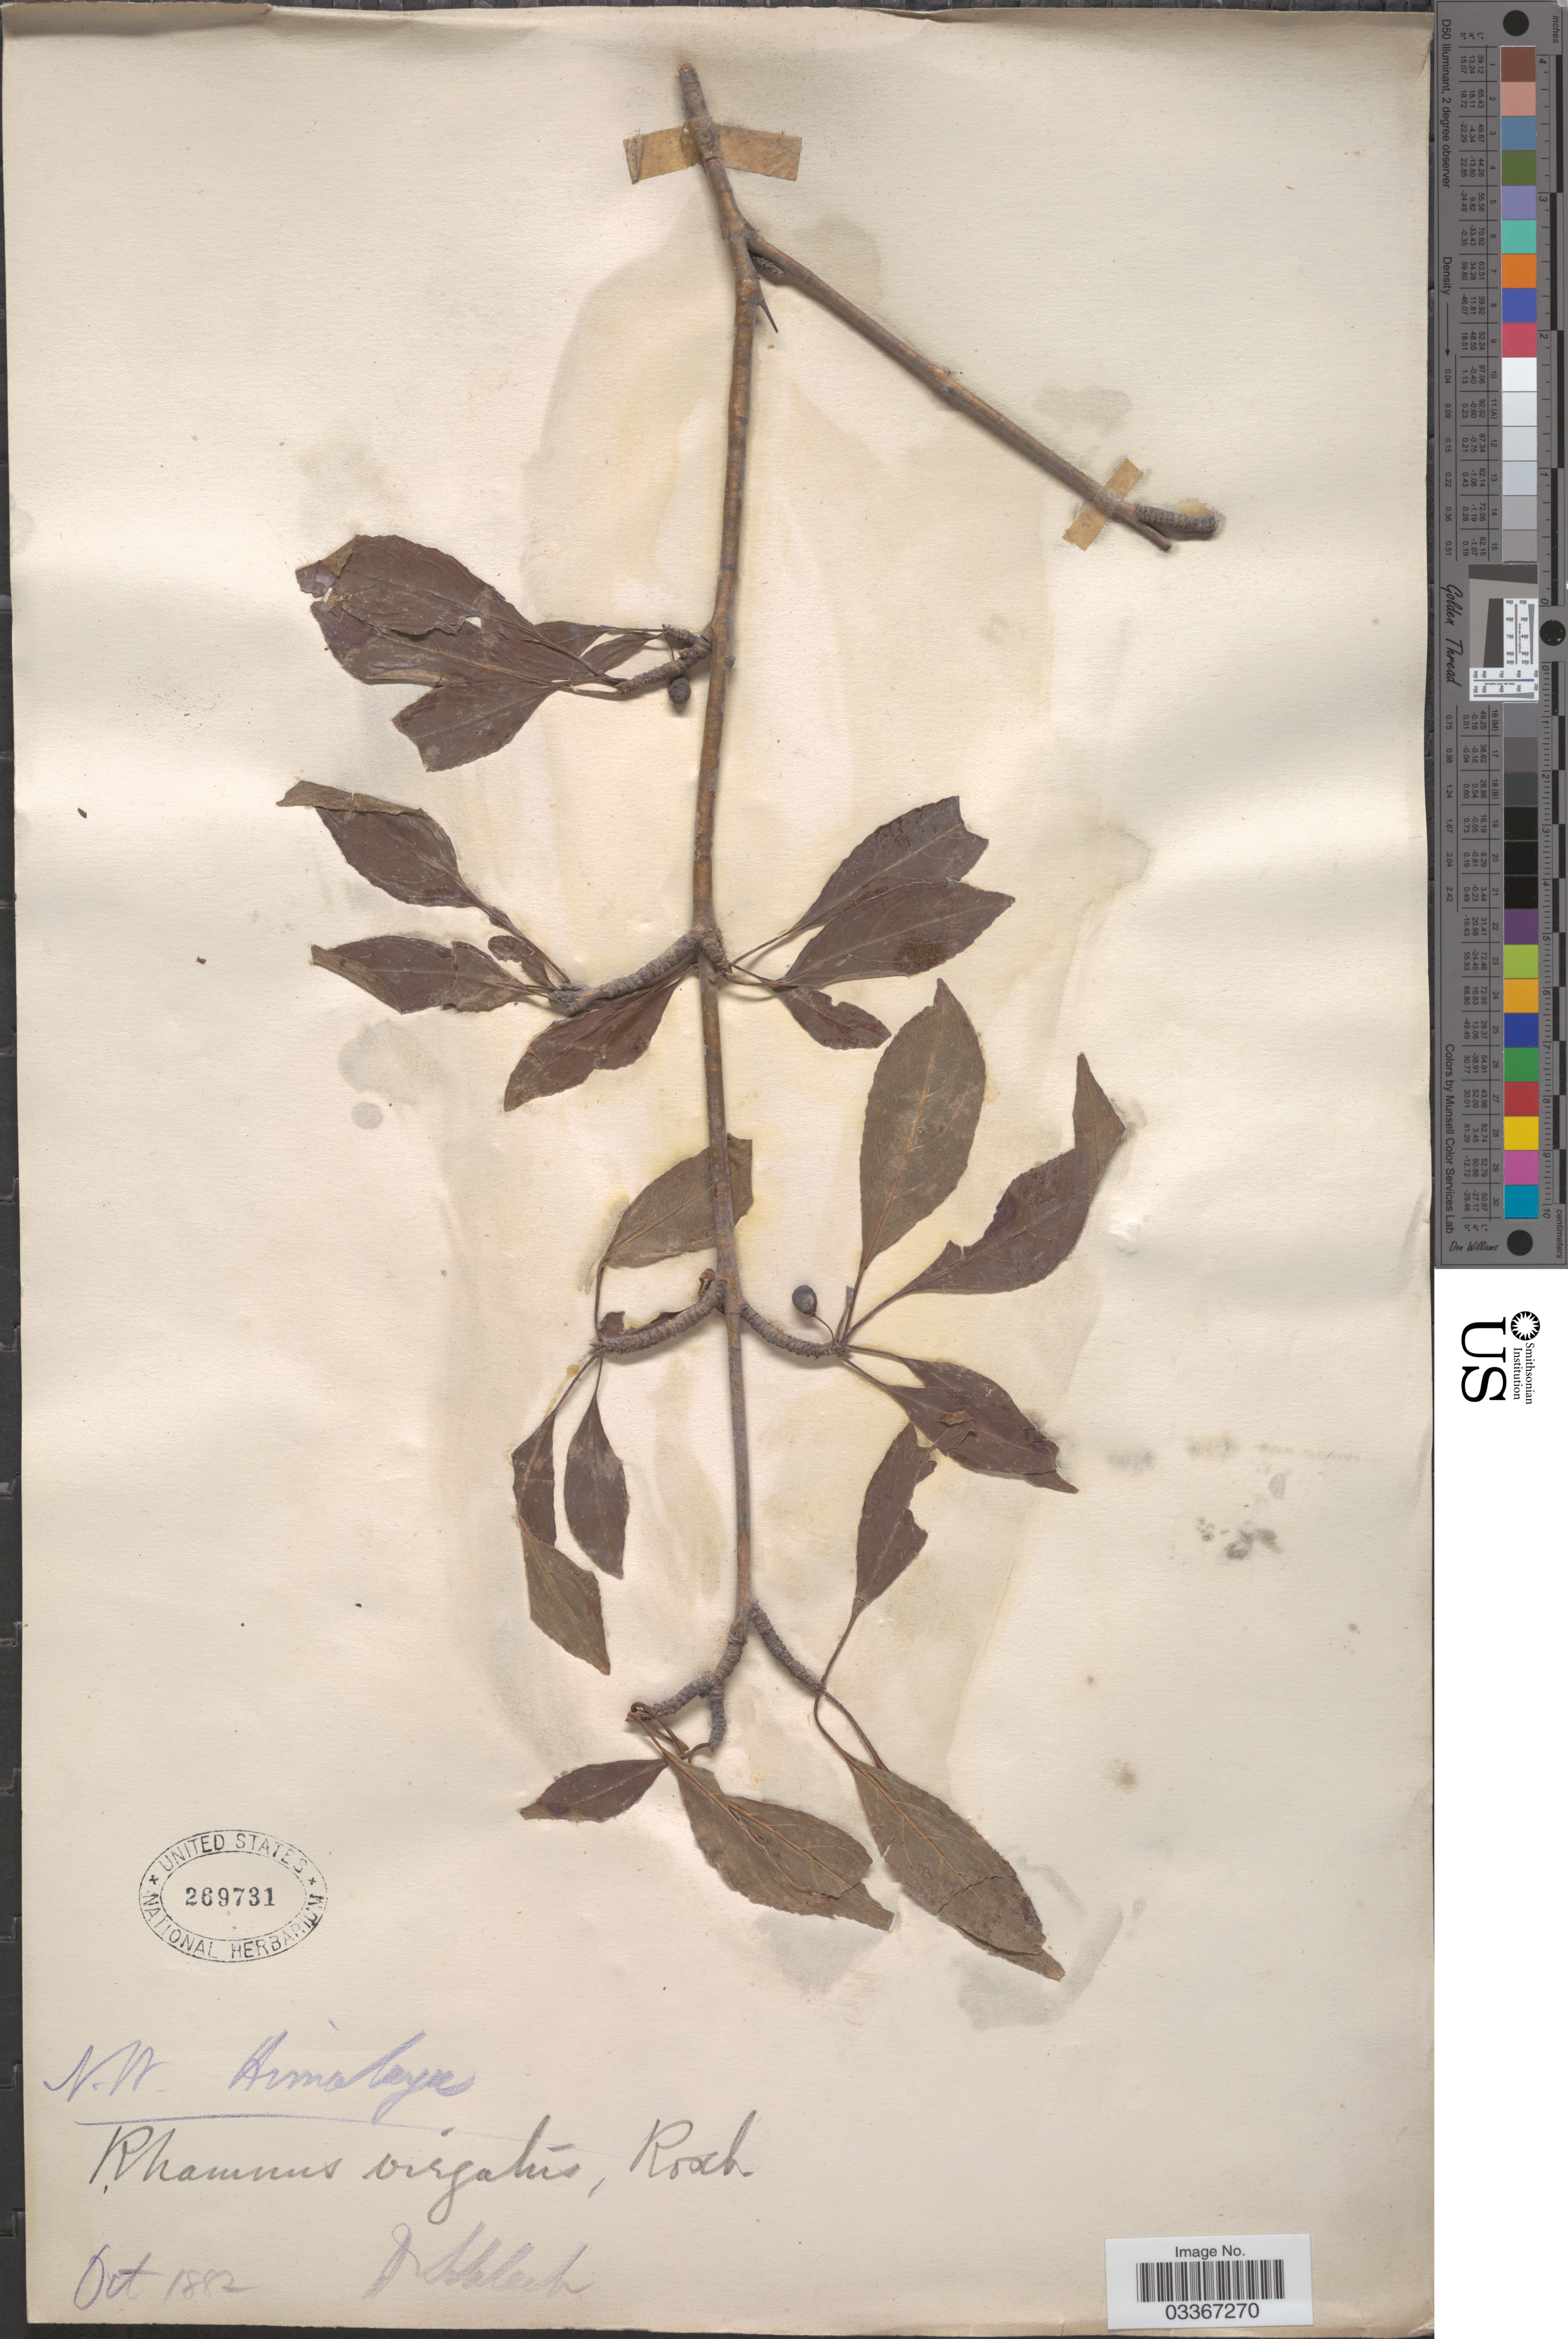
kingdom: Plantae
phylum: Tracheophyta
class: Magnoliopsida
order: Rosales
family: Rhamnaceae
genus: Rhamnus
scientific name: Rhamnus virgata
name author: Roxb.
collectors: Shlect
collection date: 1882-10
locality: N. W. Himalaya.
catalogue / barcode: US 269731